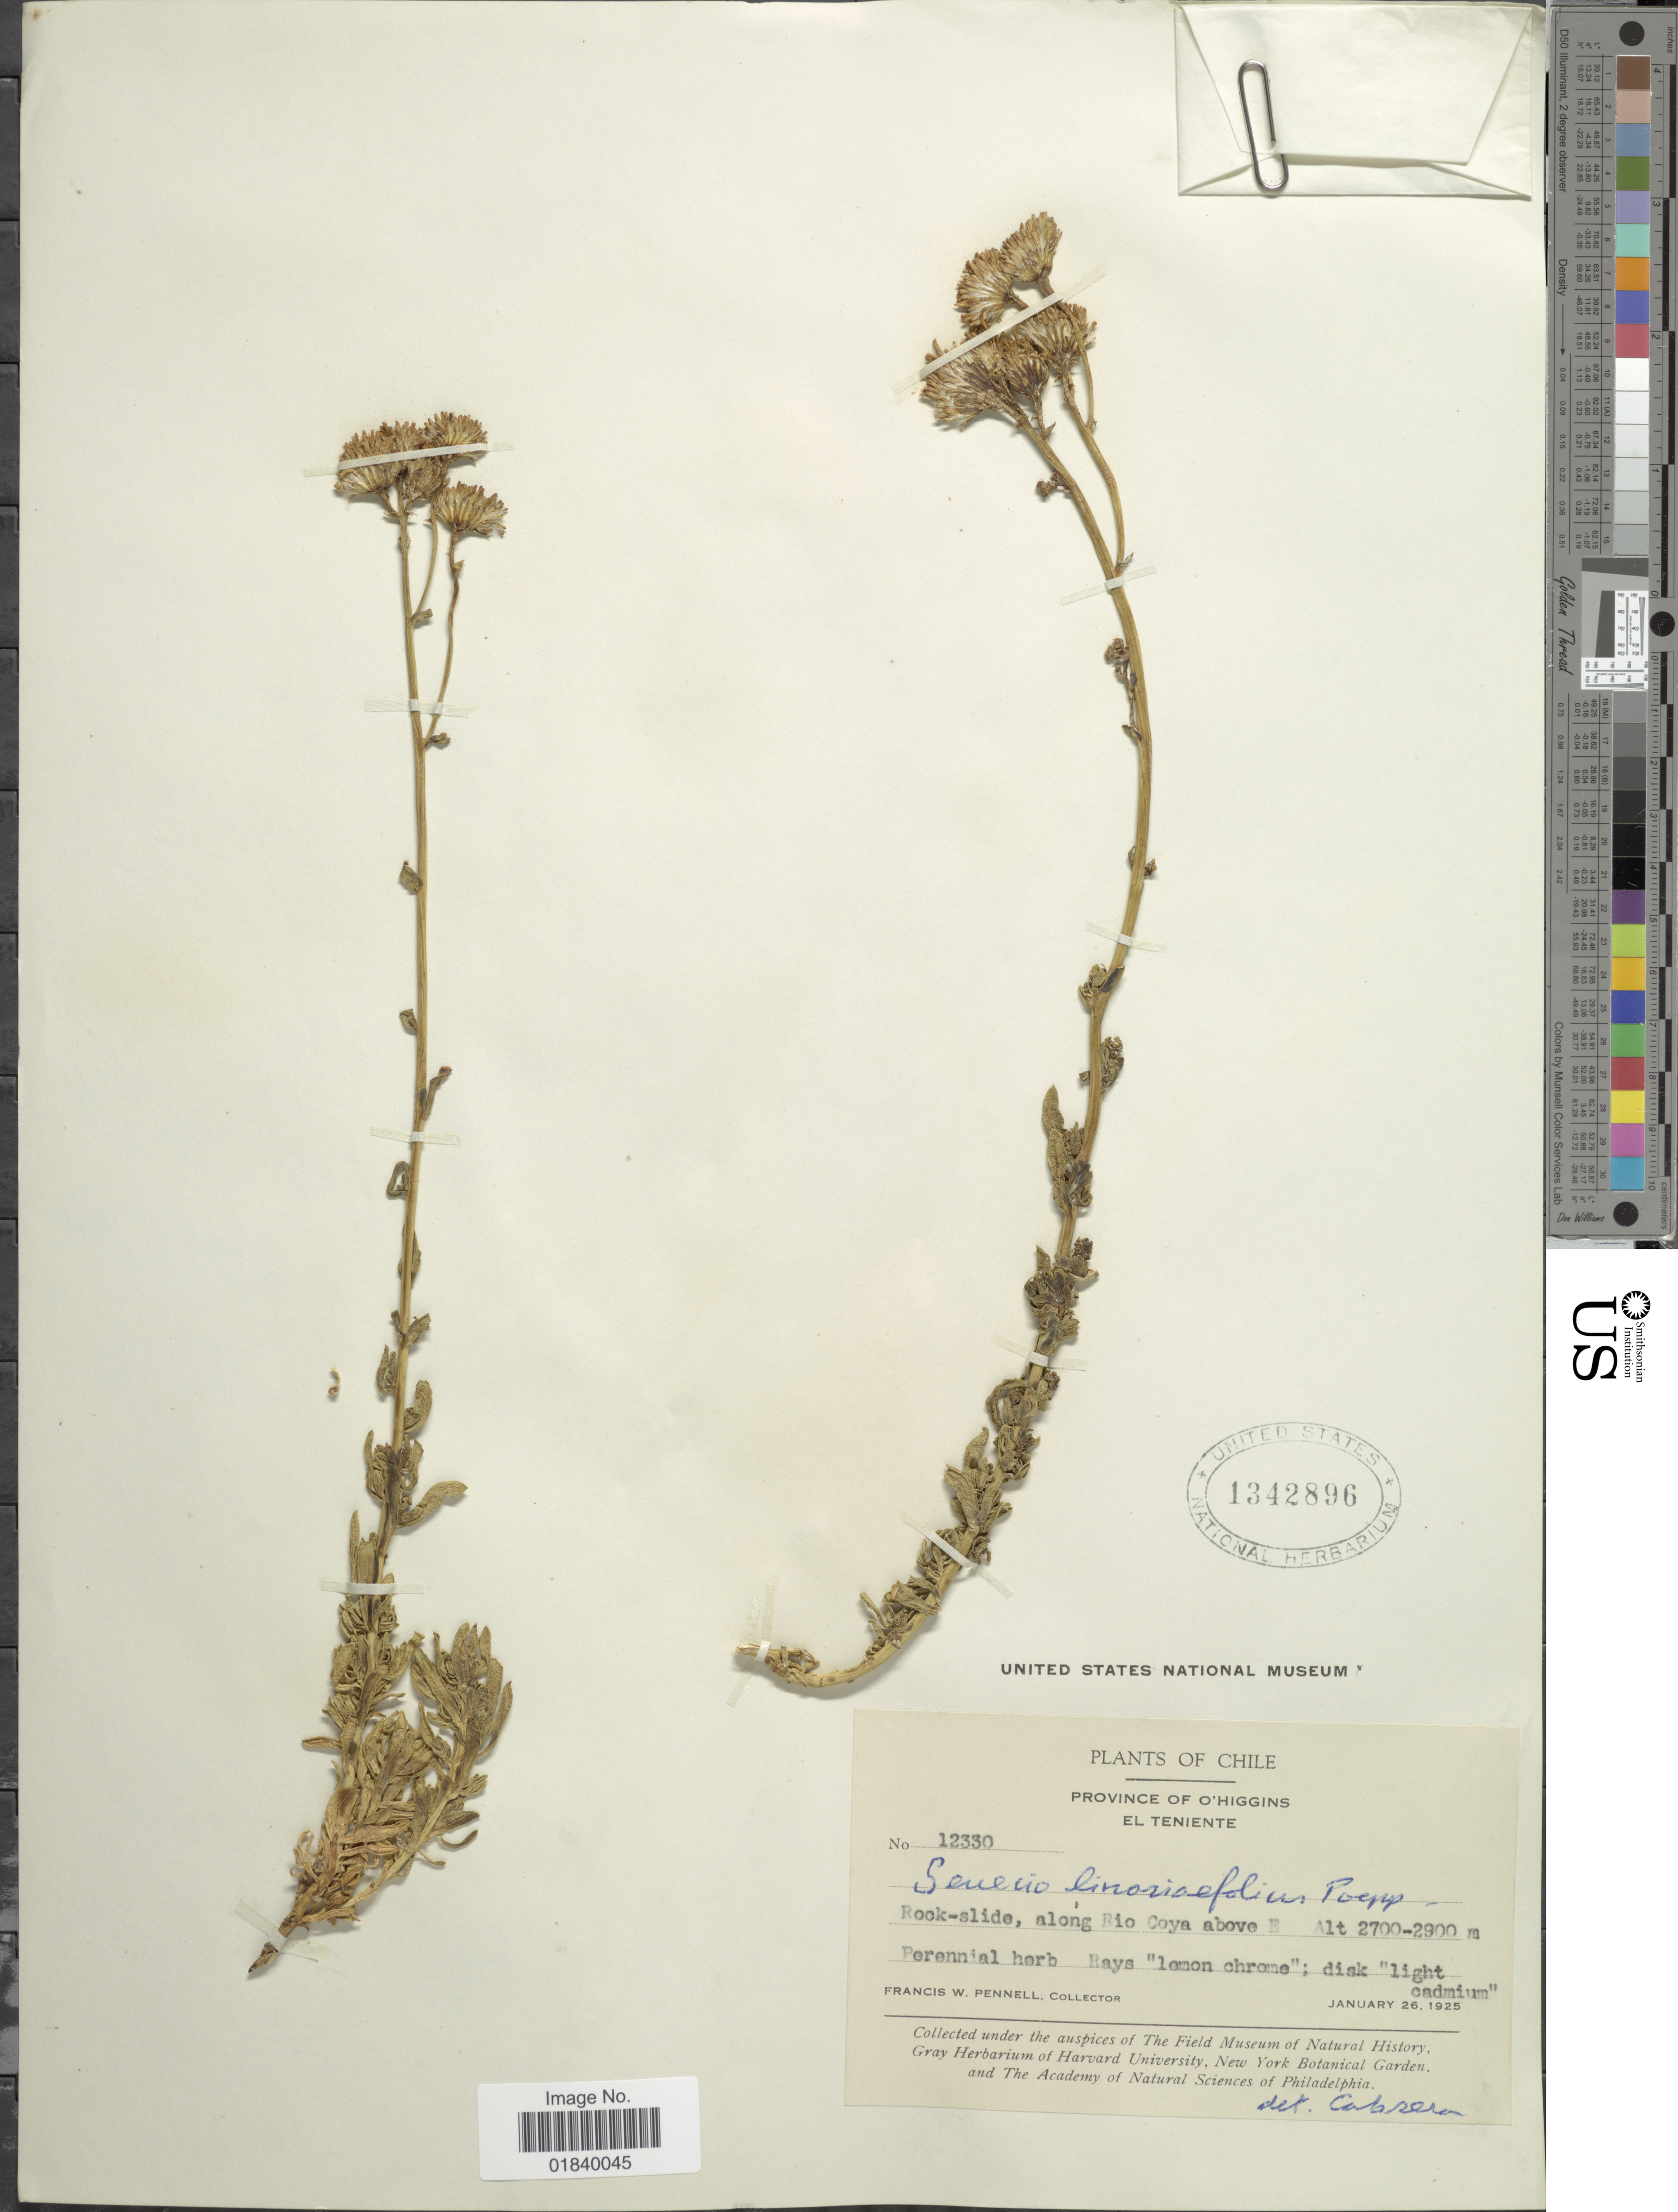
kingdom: Plantae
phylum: Tracheophyta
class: Magnoliopsida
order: Asterales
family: Asteraceae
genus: Senecio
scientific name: Senecio linariifolius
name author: Poepp. ex DC.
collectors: F. W. Pennell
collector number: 12330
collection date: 1925-01-26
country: Chile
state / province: O'Higgins (VI)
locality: Province O'Higgins El Teniente. Rook-slide, Along Rio Coya above E.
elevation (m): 2700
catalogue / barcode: US 1342896